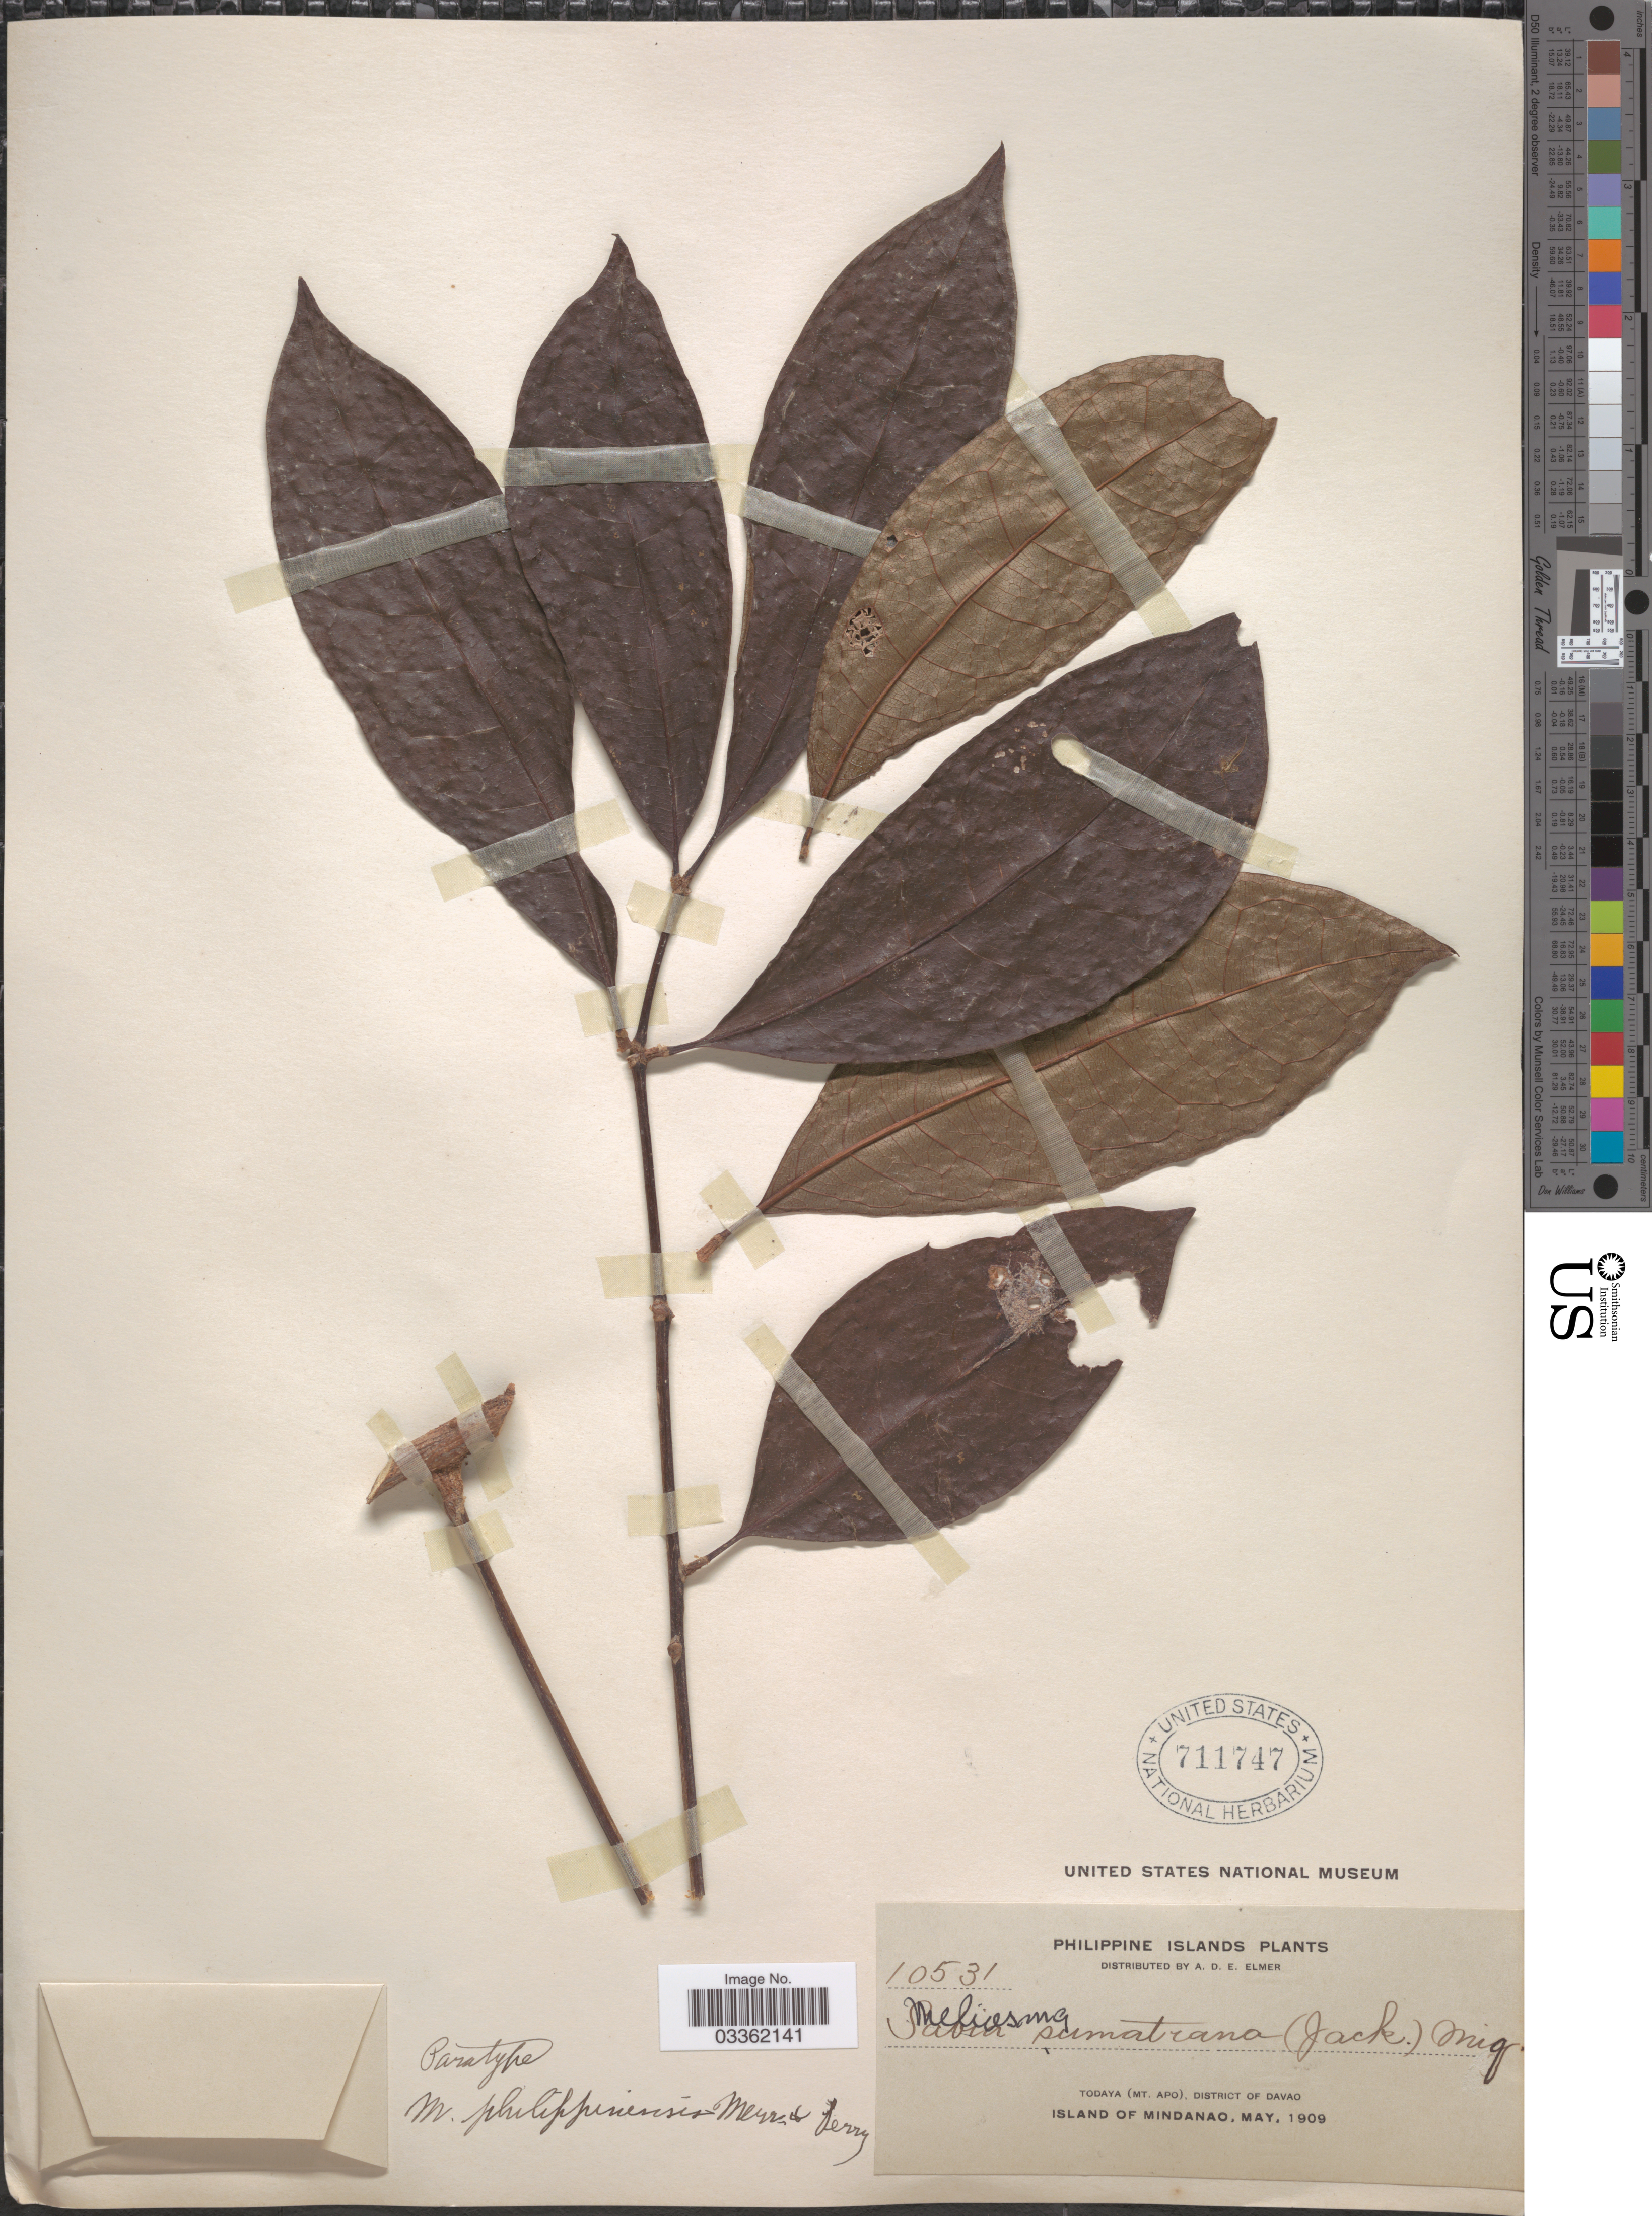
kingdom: Plantae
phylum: Tracheophyta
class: Magnoliopsida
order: Proteales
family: Sabiaceae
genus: Meliosma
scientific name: Meliosma philippinensis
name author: Merr. & L.M. Perry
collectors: A. D. E. Elmer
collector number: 10531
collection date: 1909-05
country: Philippines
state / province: Davao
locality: Todaya (Mt. Apo), District of Davao. Island of Mindanao.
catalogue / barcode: US 711747